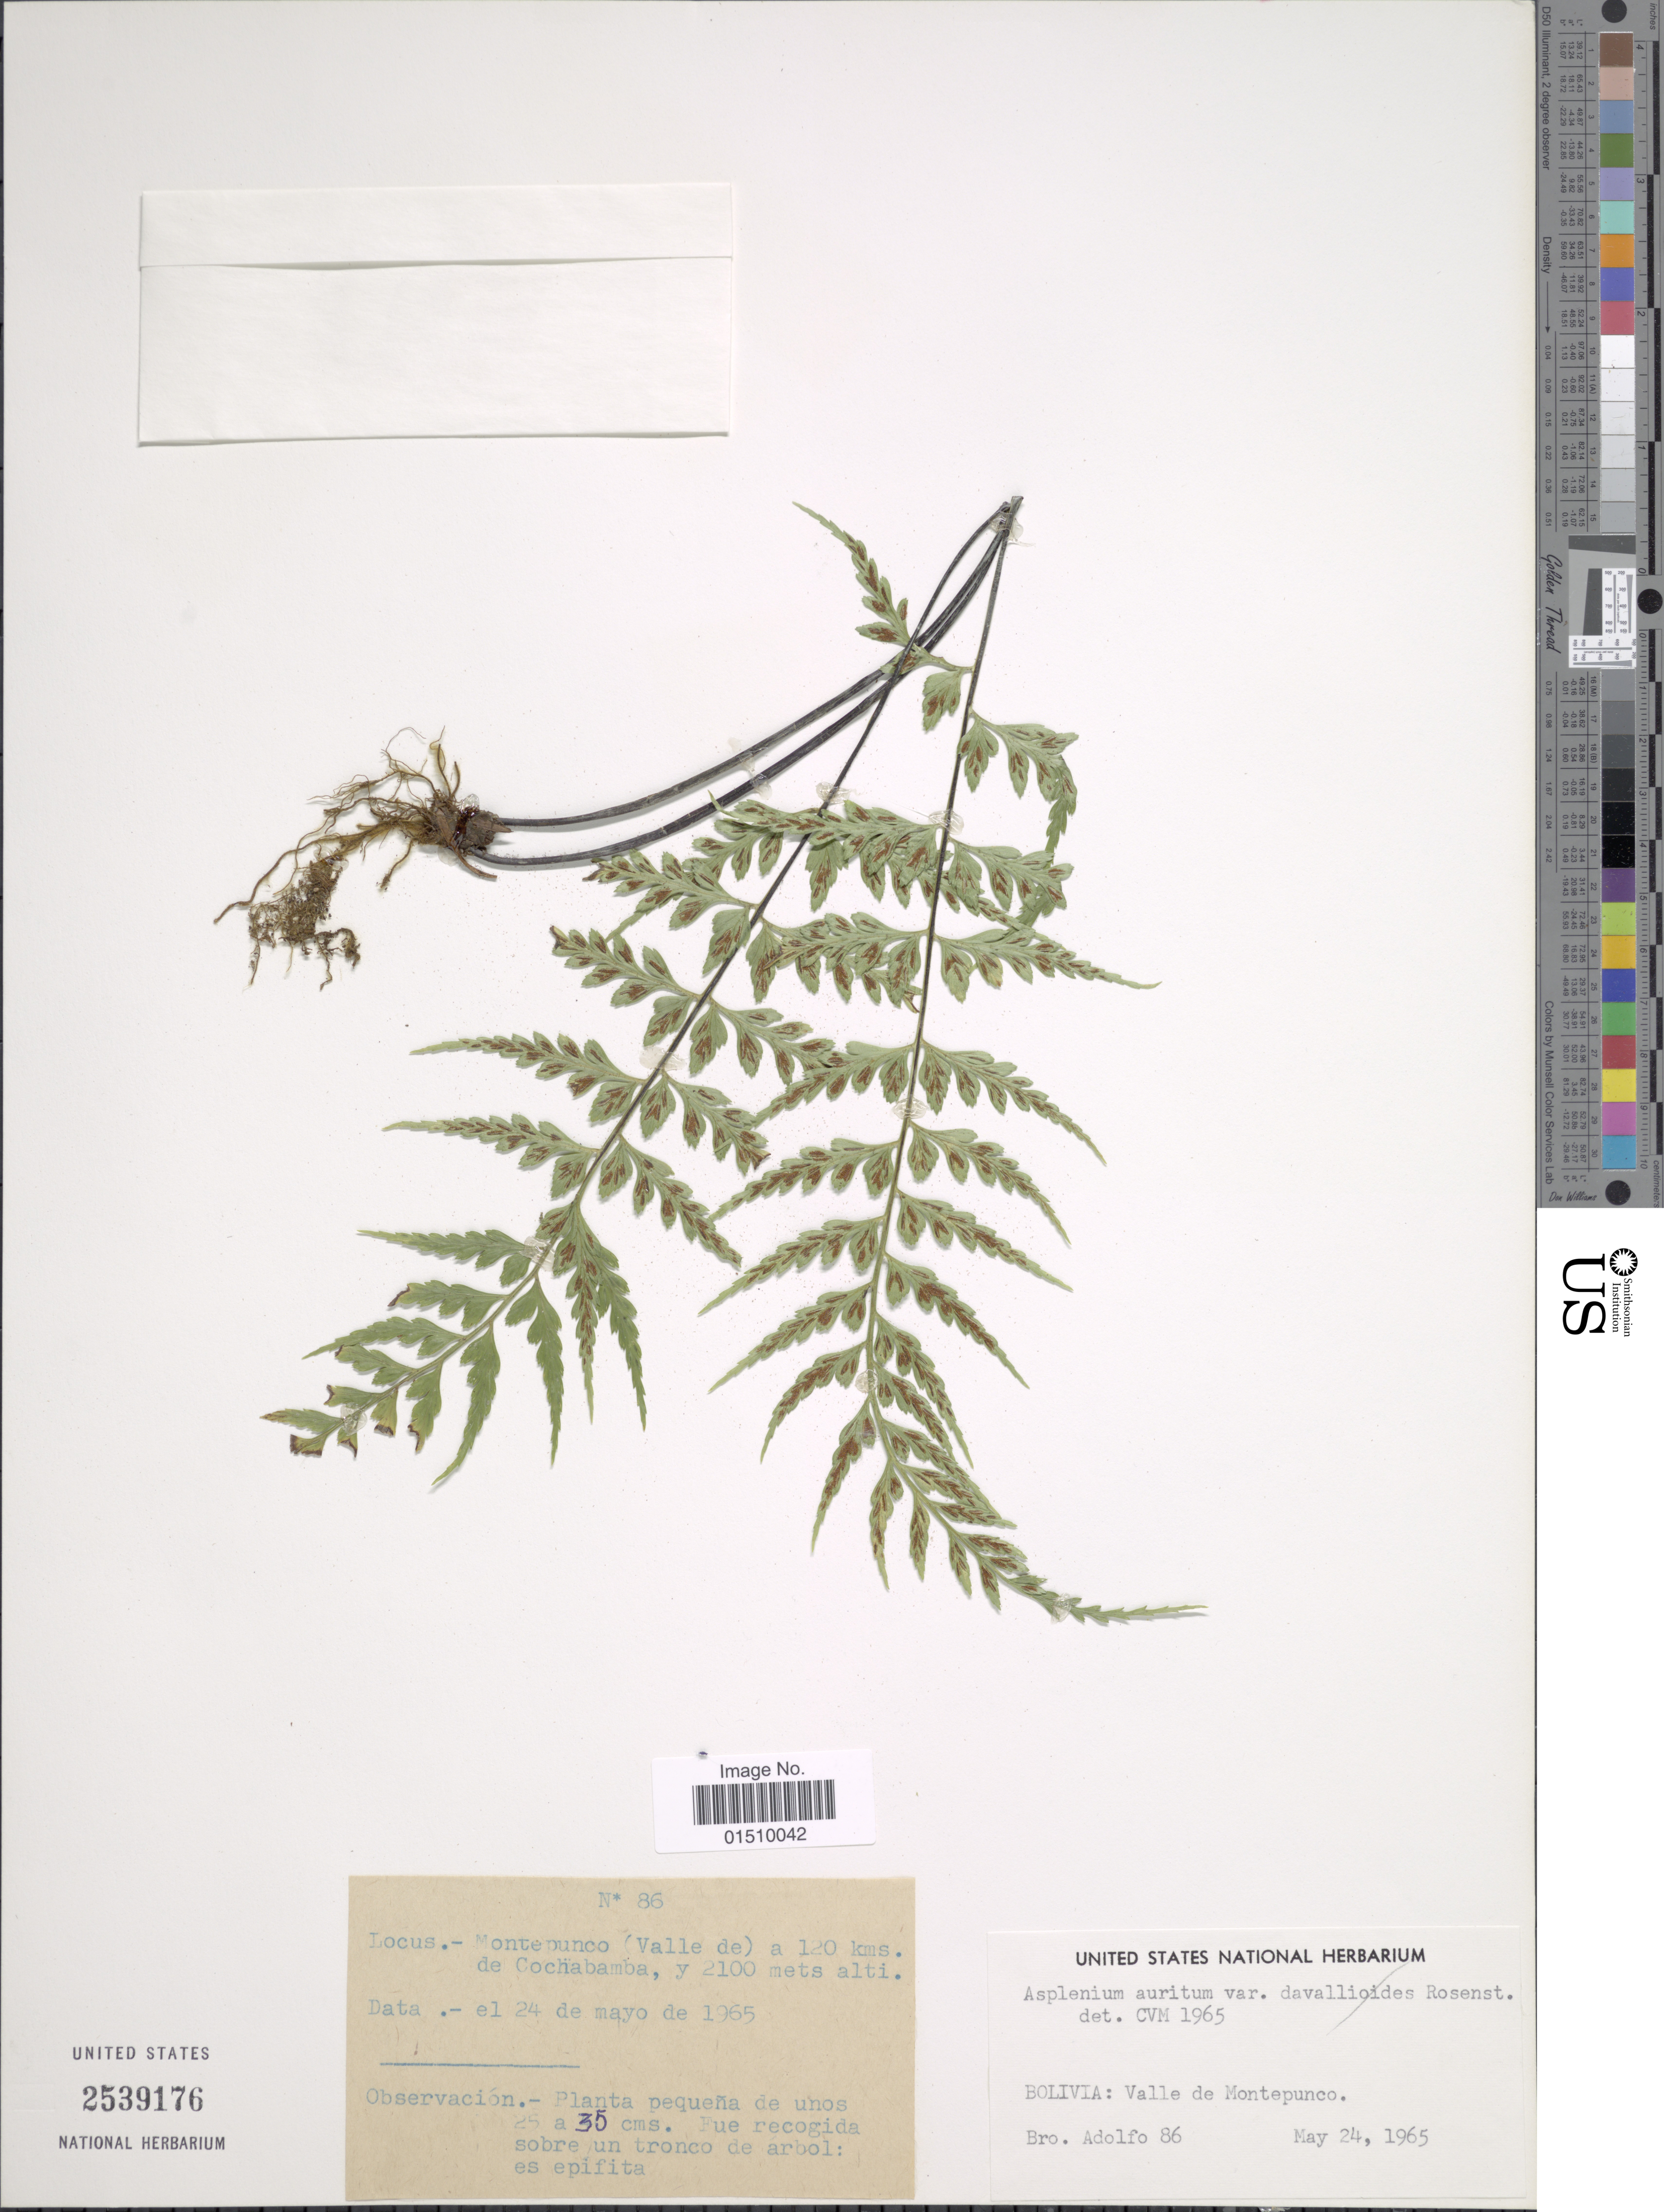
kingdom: Plantae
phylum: Tracheophyta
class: Polypodiopsida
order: Polypodiales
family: Aspleniaceae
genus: Asplenium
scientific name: Asplenium auritum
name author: Sw.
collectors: Bro. Adolfo M.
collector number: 86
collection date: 1965-05-24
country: Bolivia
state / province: Cochabamba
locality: Bolivia: Valle de Montepunco, a 120 kms.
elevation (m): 2100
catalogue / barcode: US 2539176